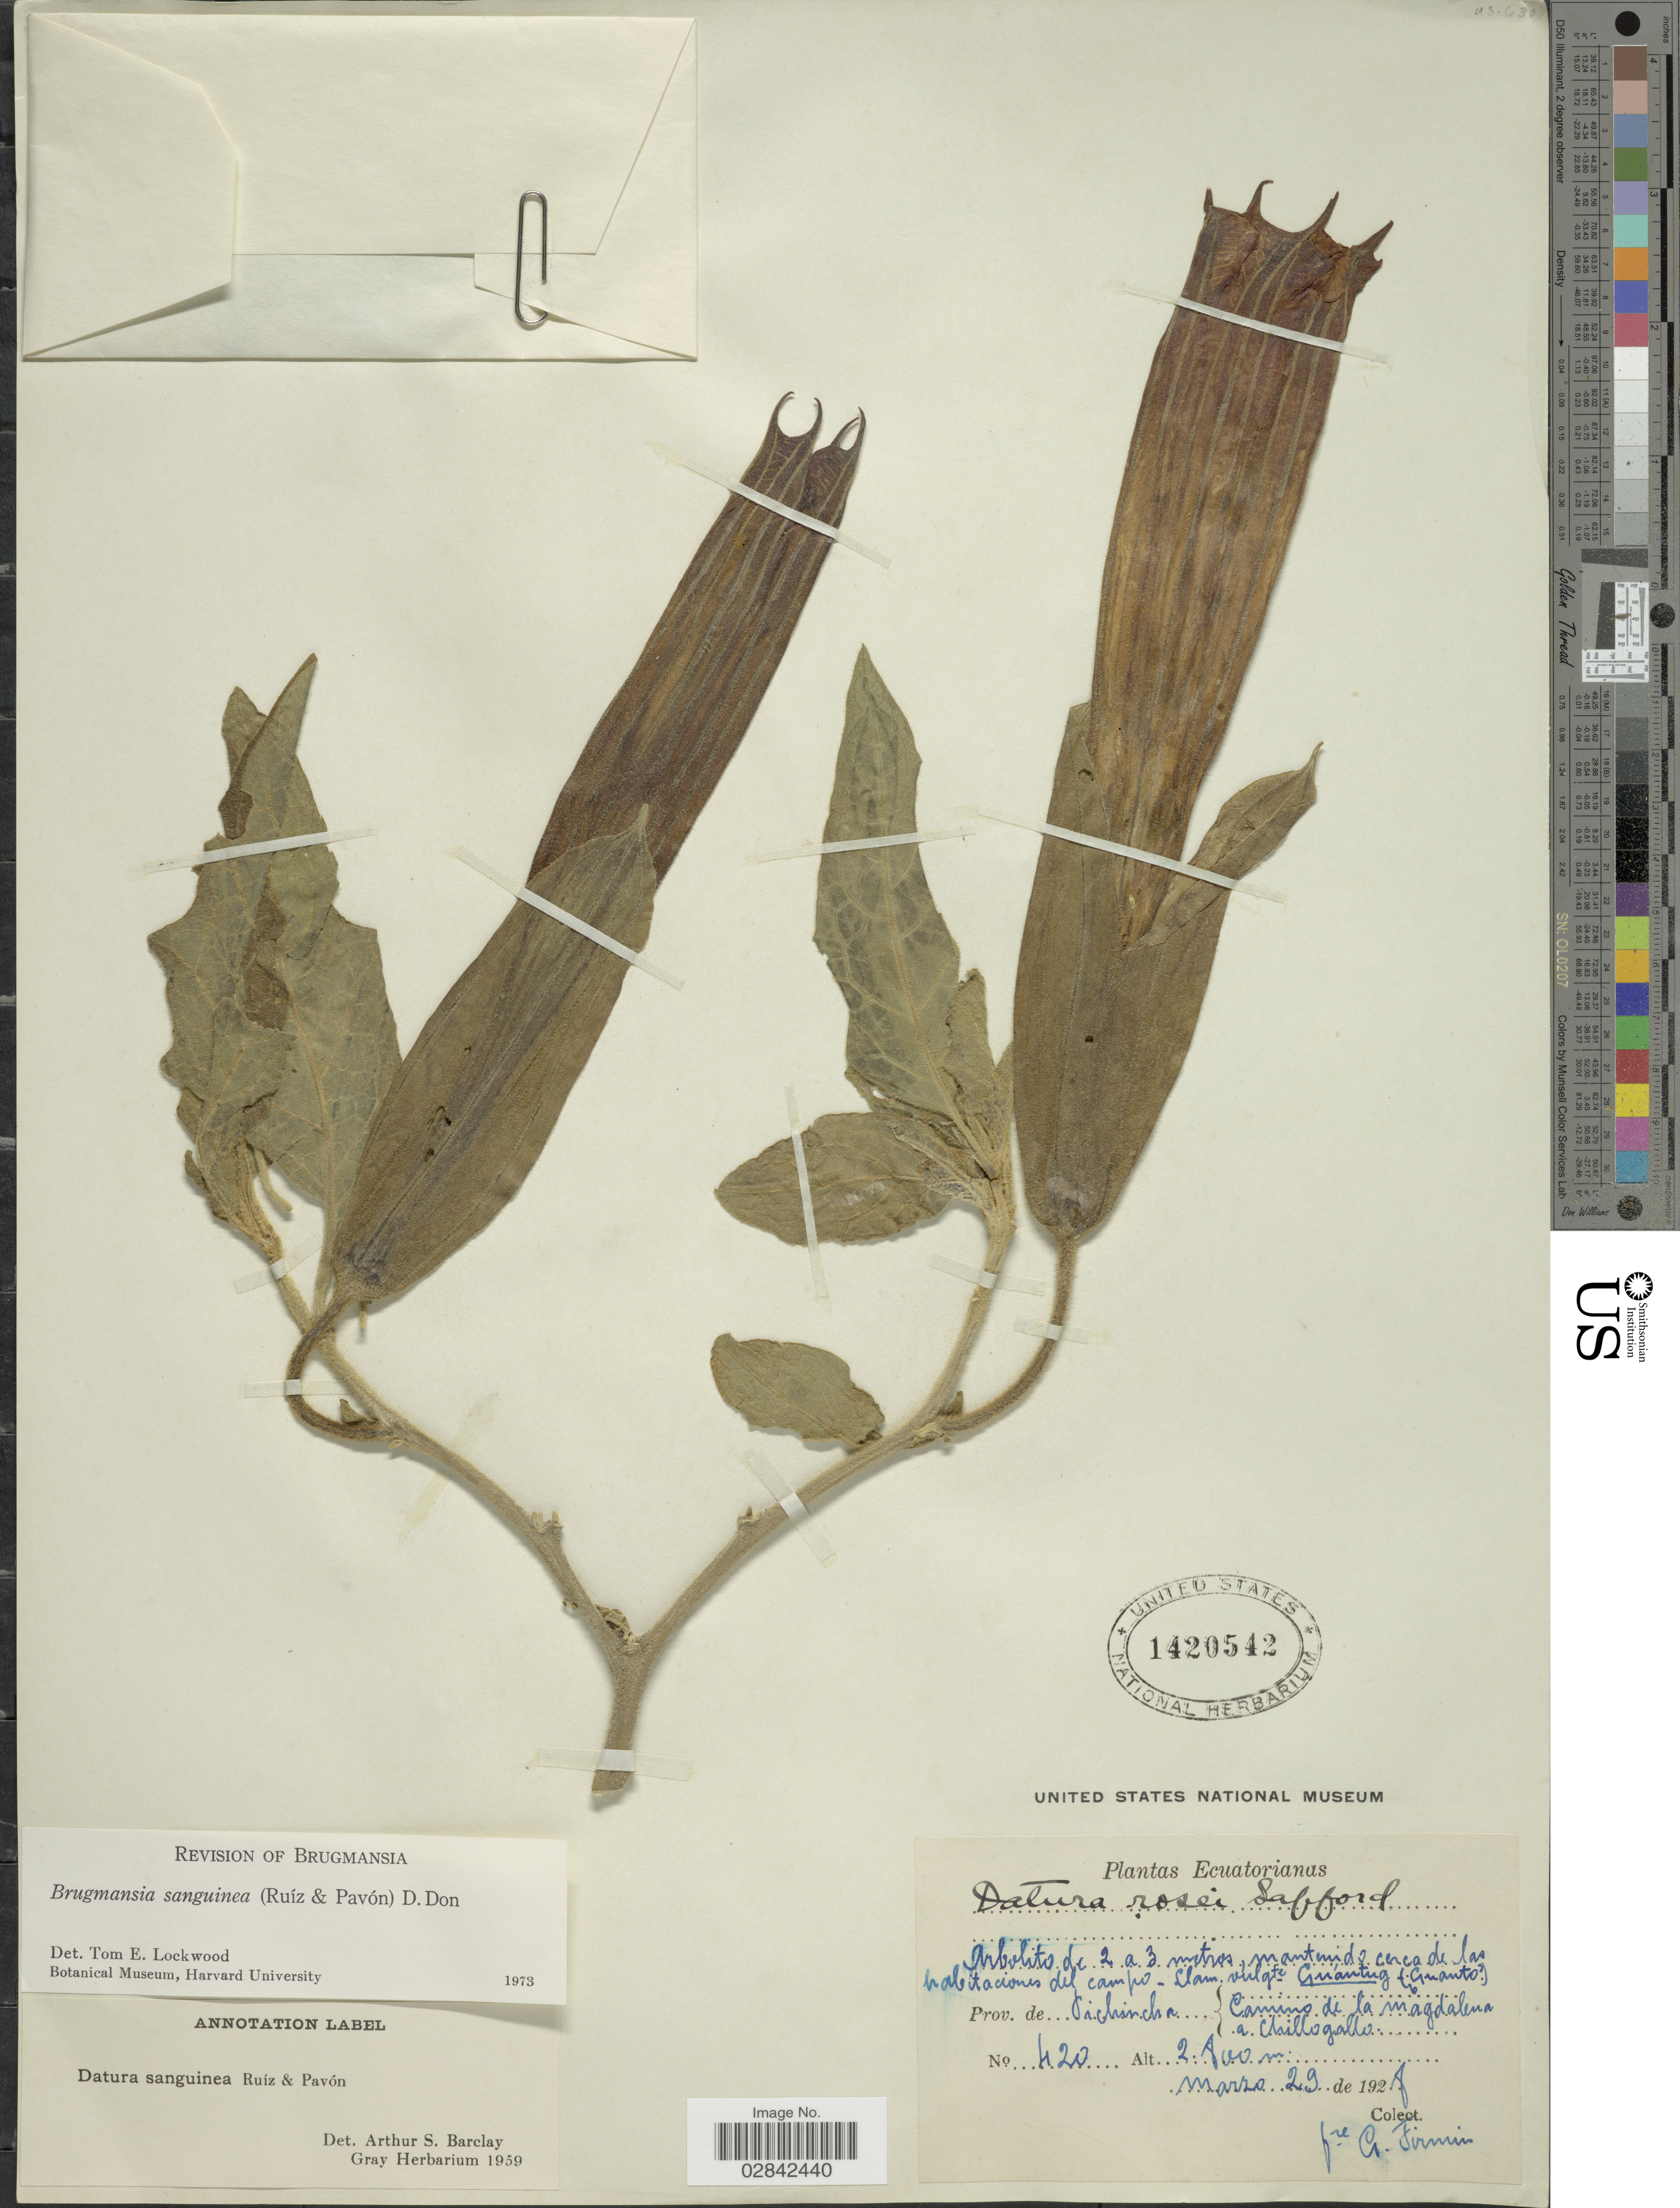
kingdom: Plantae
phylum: Tracheophyta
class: Magnoliopsida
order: Solanales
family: Solanaceae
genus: Brugmansia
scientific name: Brugmansia sanguinea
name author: (Ruiz & Pav.) D. Don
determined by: Lockwood, T. E.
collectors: F. Firmin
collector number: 420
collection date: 1928-03-29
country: Ecuador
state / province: Pichincha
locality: Camino de la Magdalena a Chillogallo.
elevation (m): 2800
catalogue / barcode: US 1420542